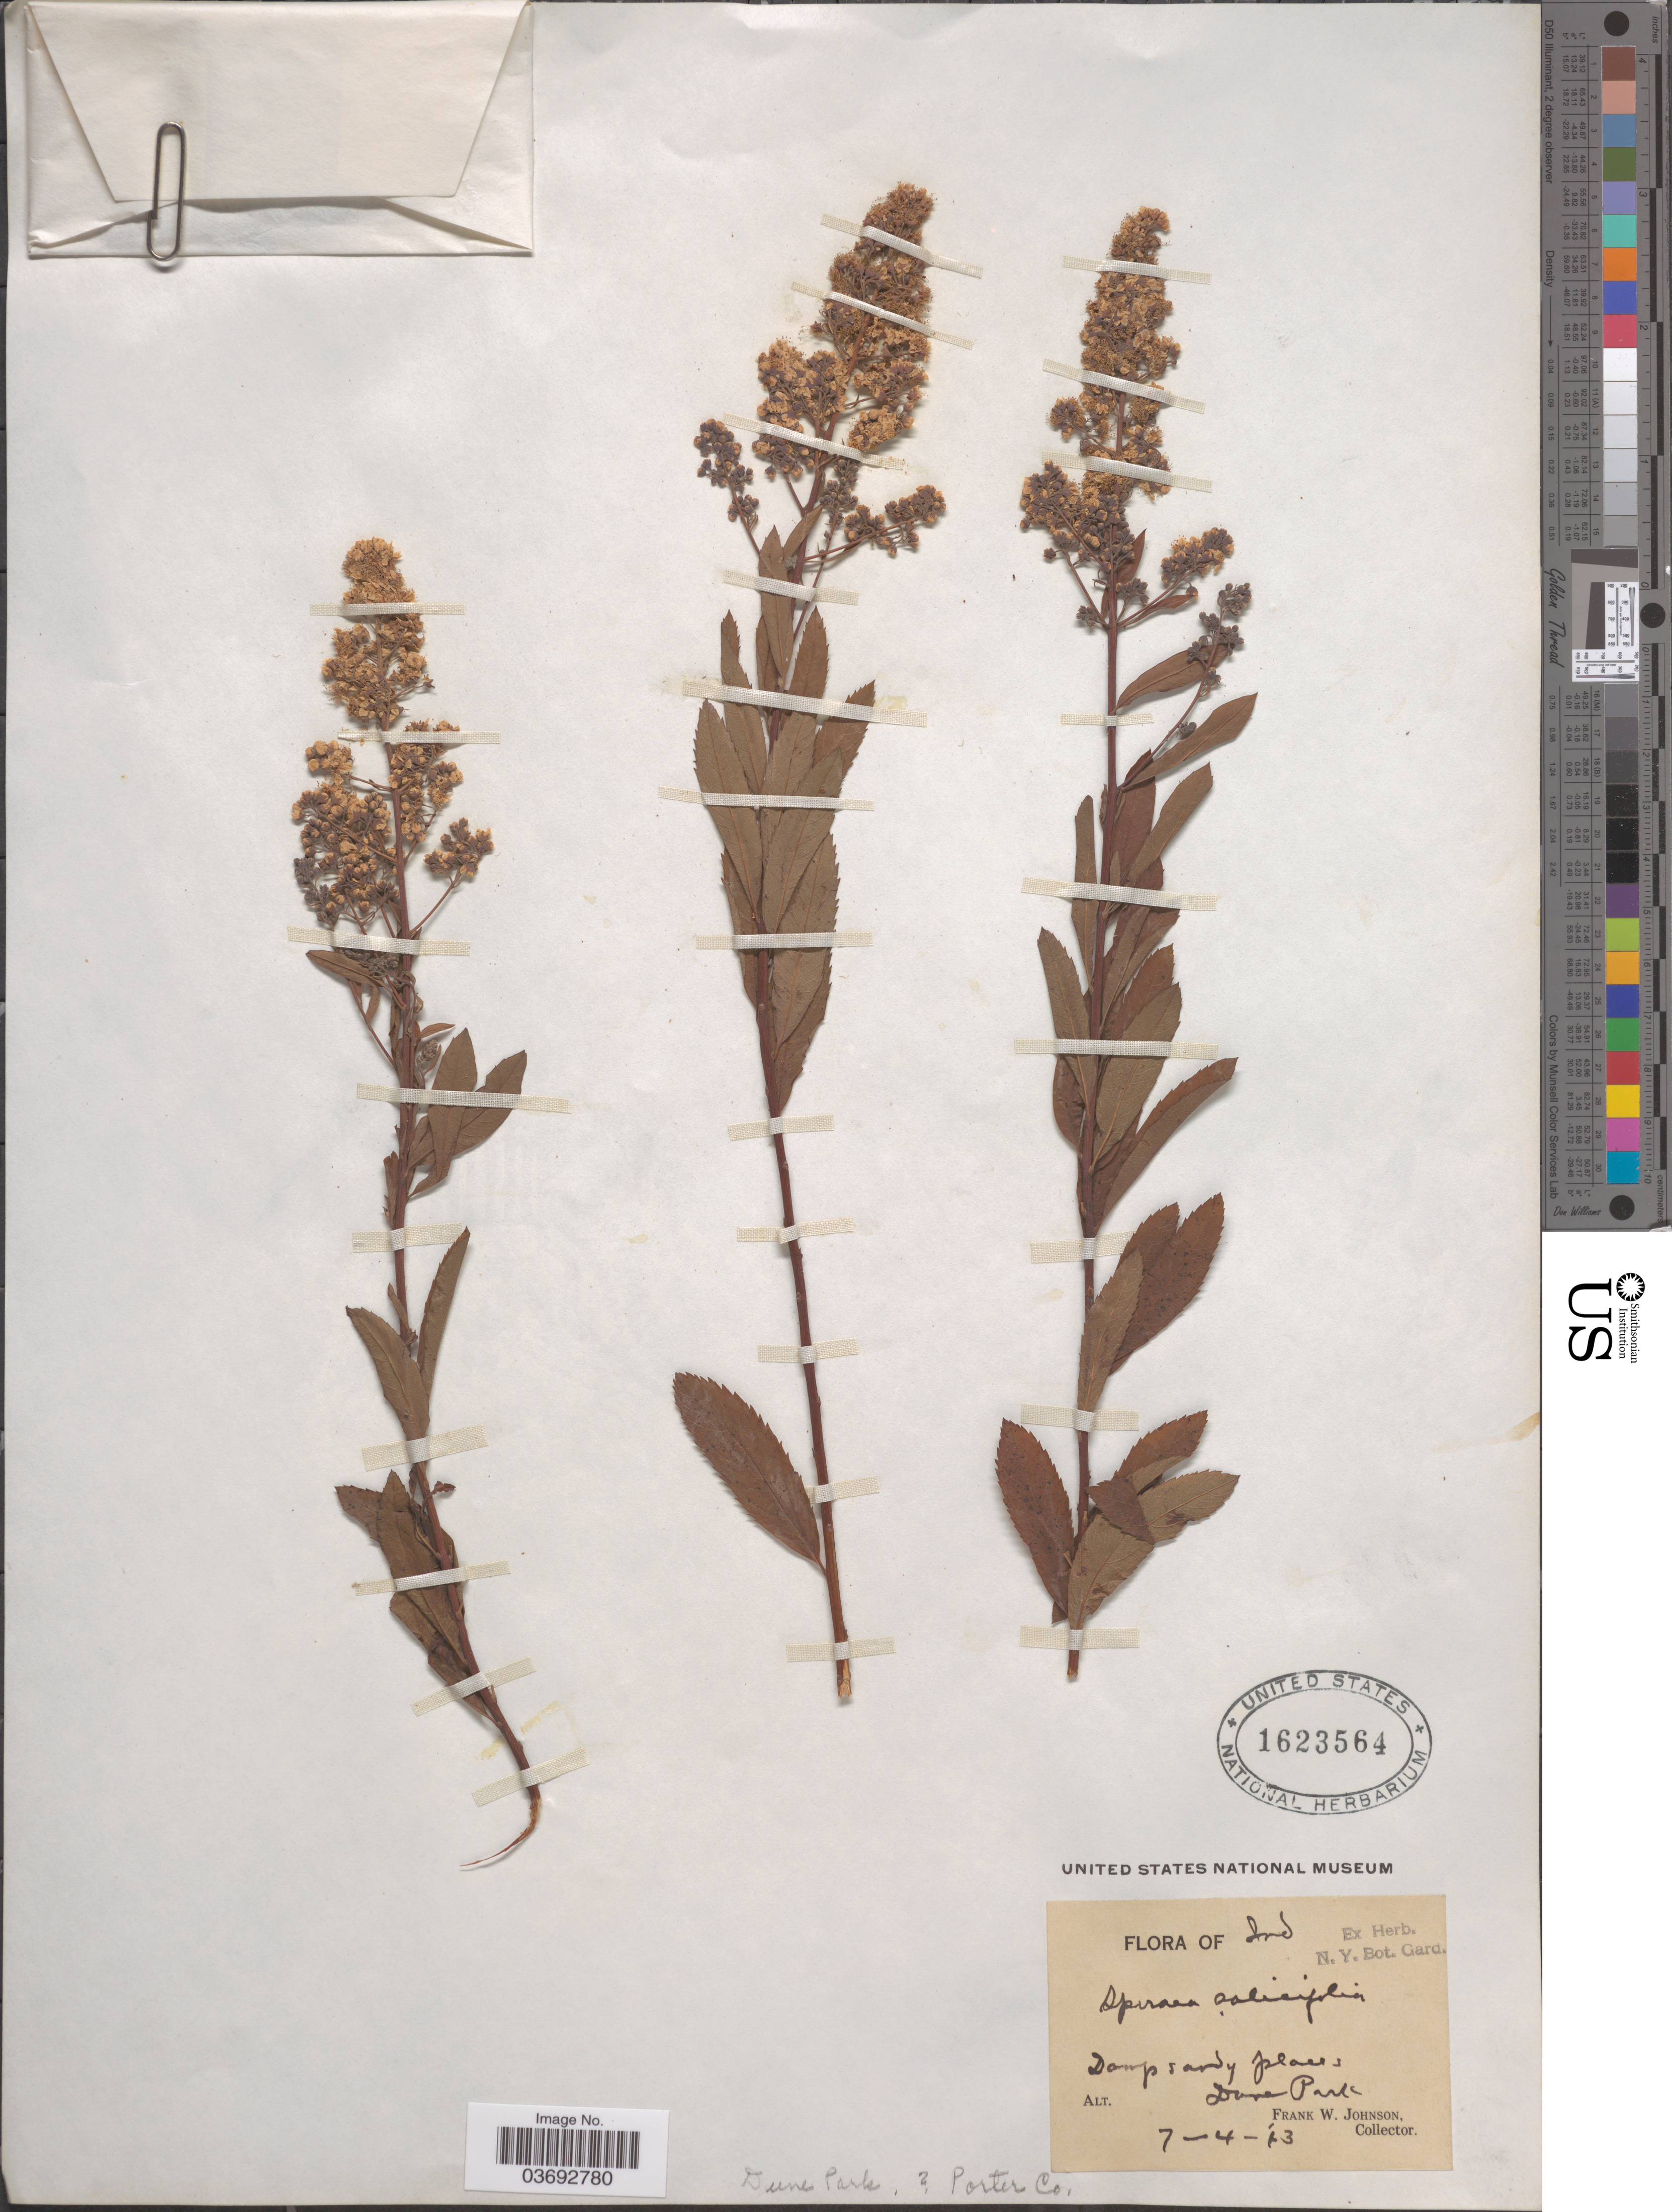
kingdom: Plantae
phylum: Tracheophyta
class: Magnoliopsida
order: Rosales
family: Rosaceae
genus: Spiraea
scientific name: Spiraea salicifolia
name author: L.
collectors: F. W. Johnson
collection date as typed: Transcribed d/m/y: 4/7/13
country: United States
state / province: Indiana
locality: Dune Park, [unsure placement] Porter Co.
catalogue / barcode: US 1623564